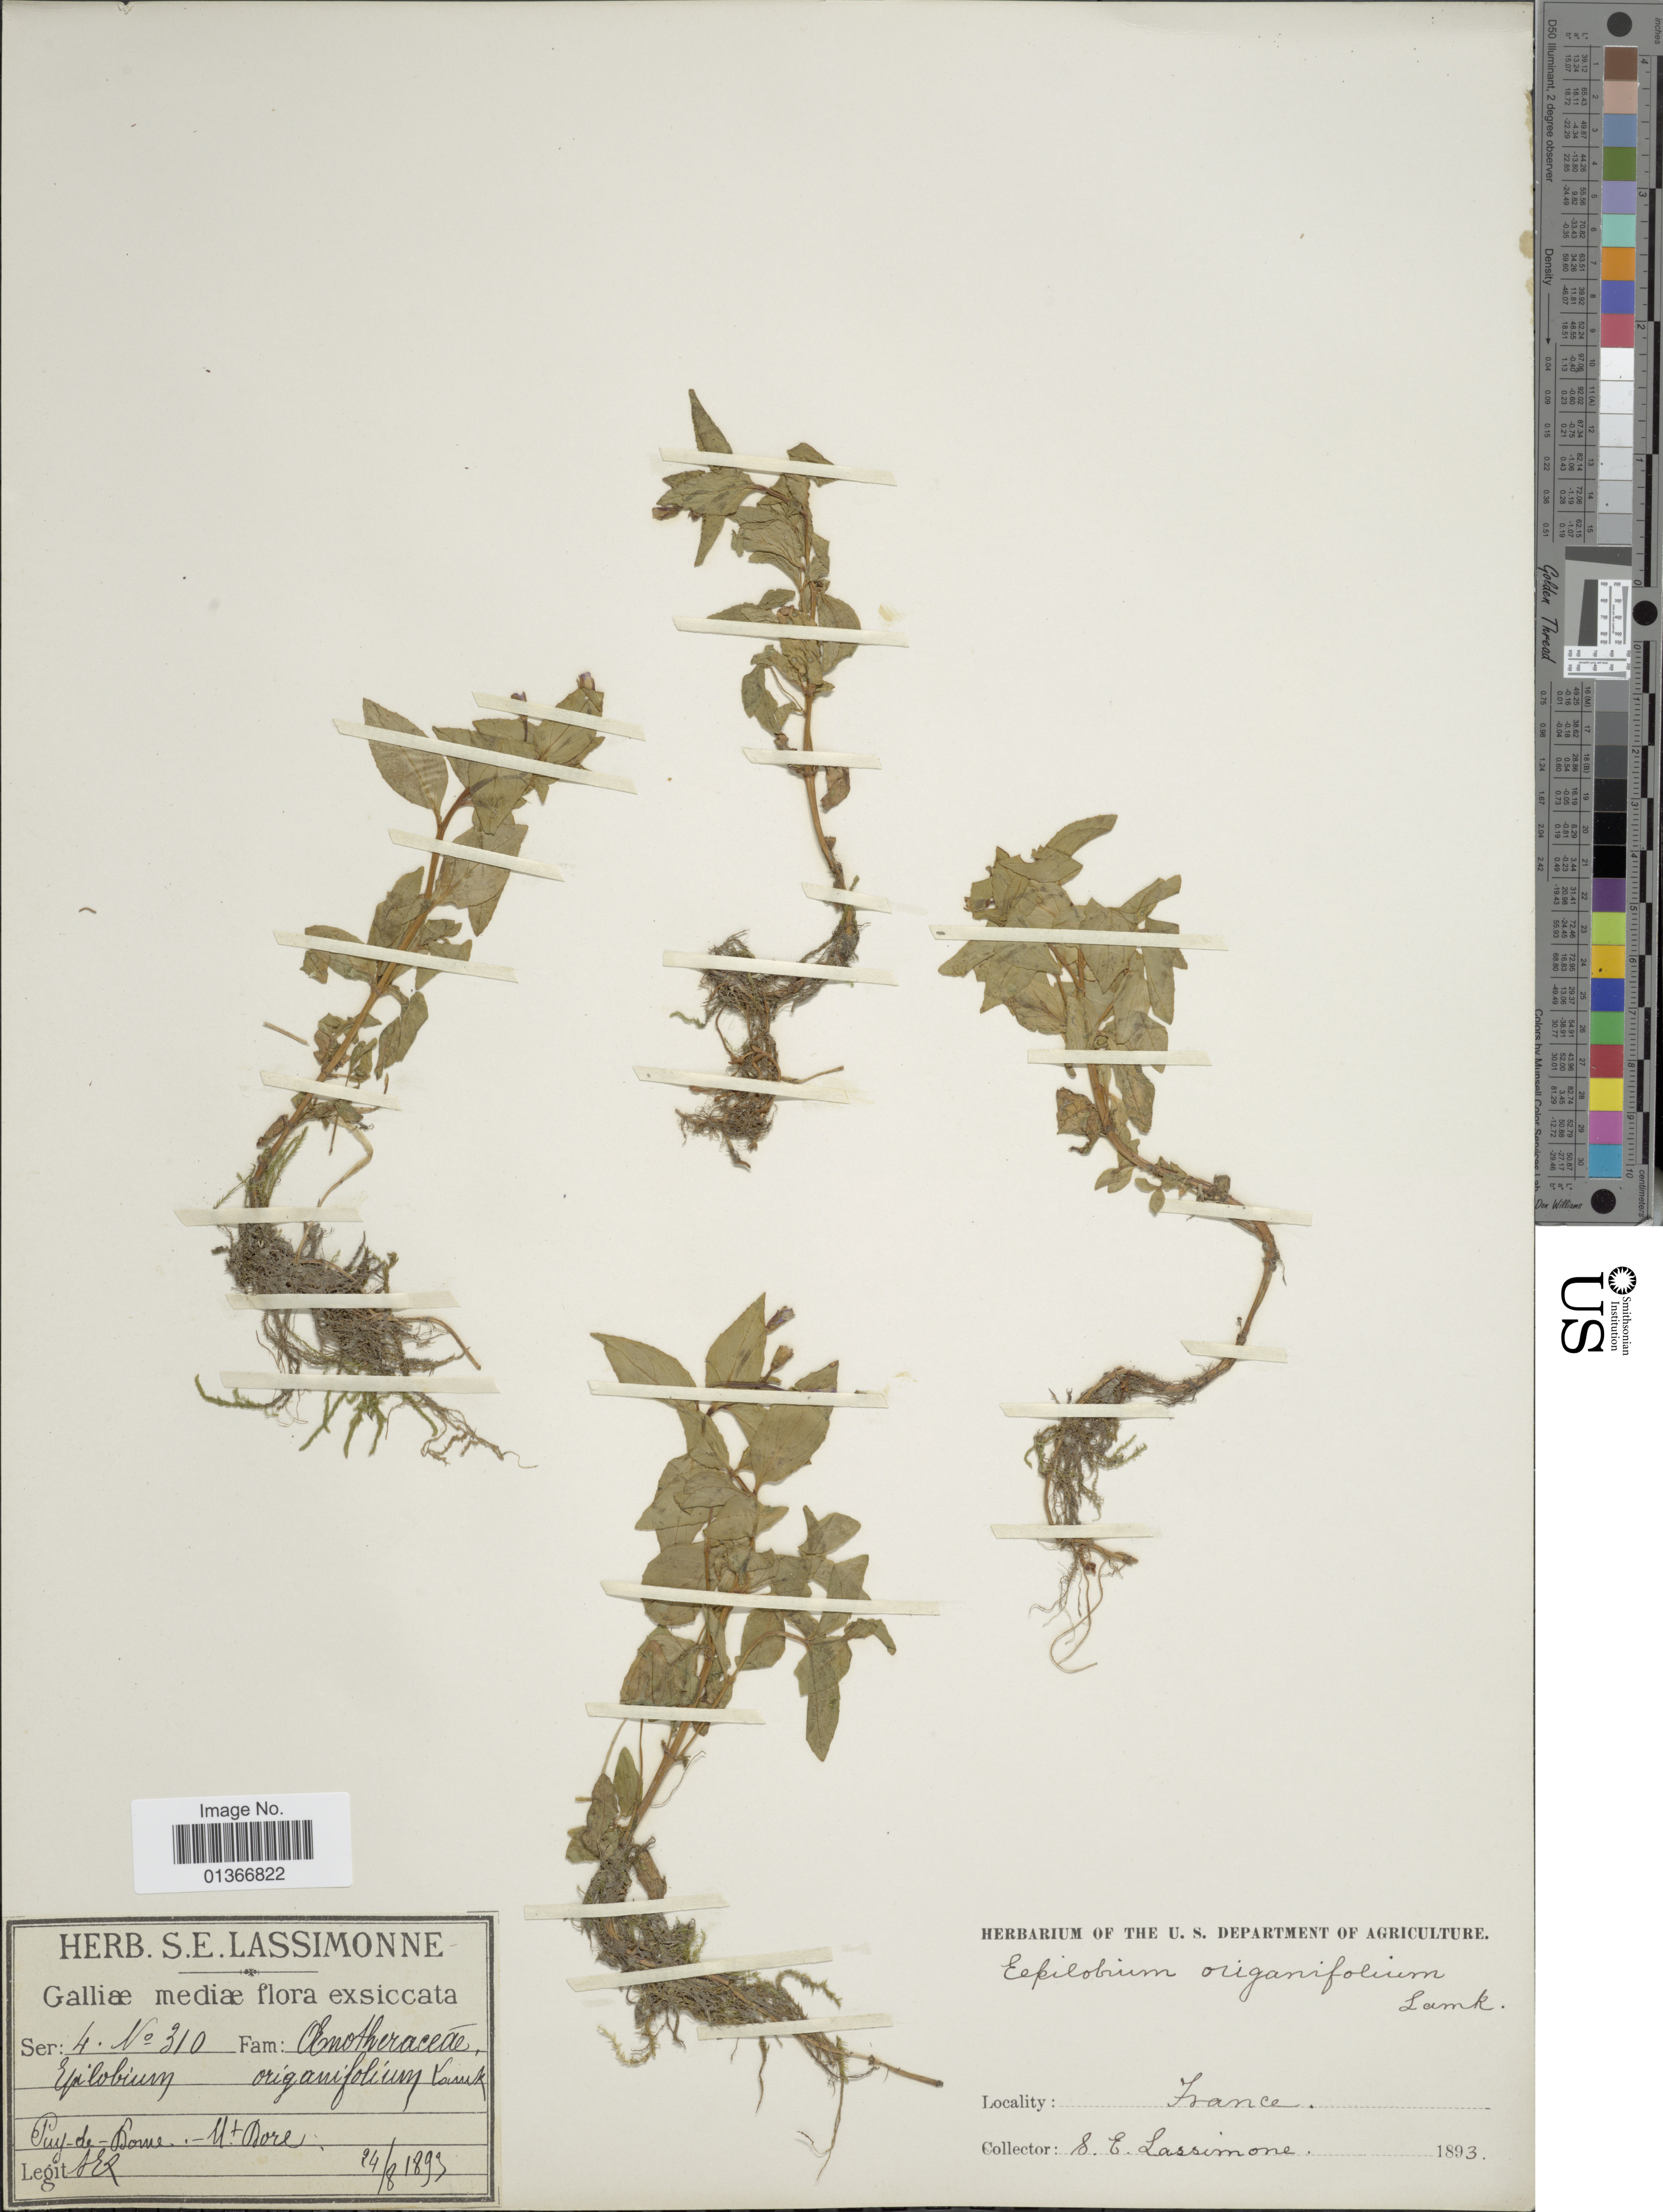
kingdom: Plantae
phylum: Tracheophyta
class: Magnoliopsida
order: Myrtales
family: Onagraceae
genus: Epilobium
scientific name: Epilobium alsinifolium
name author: Vill.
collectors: S. Lassimonne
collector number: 310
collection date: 1893-08-24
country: France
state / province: Auvergne-Rhône-Alpes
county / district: Puy-de-Dôme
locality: Puy-de-Dome, Mt. Dore.